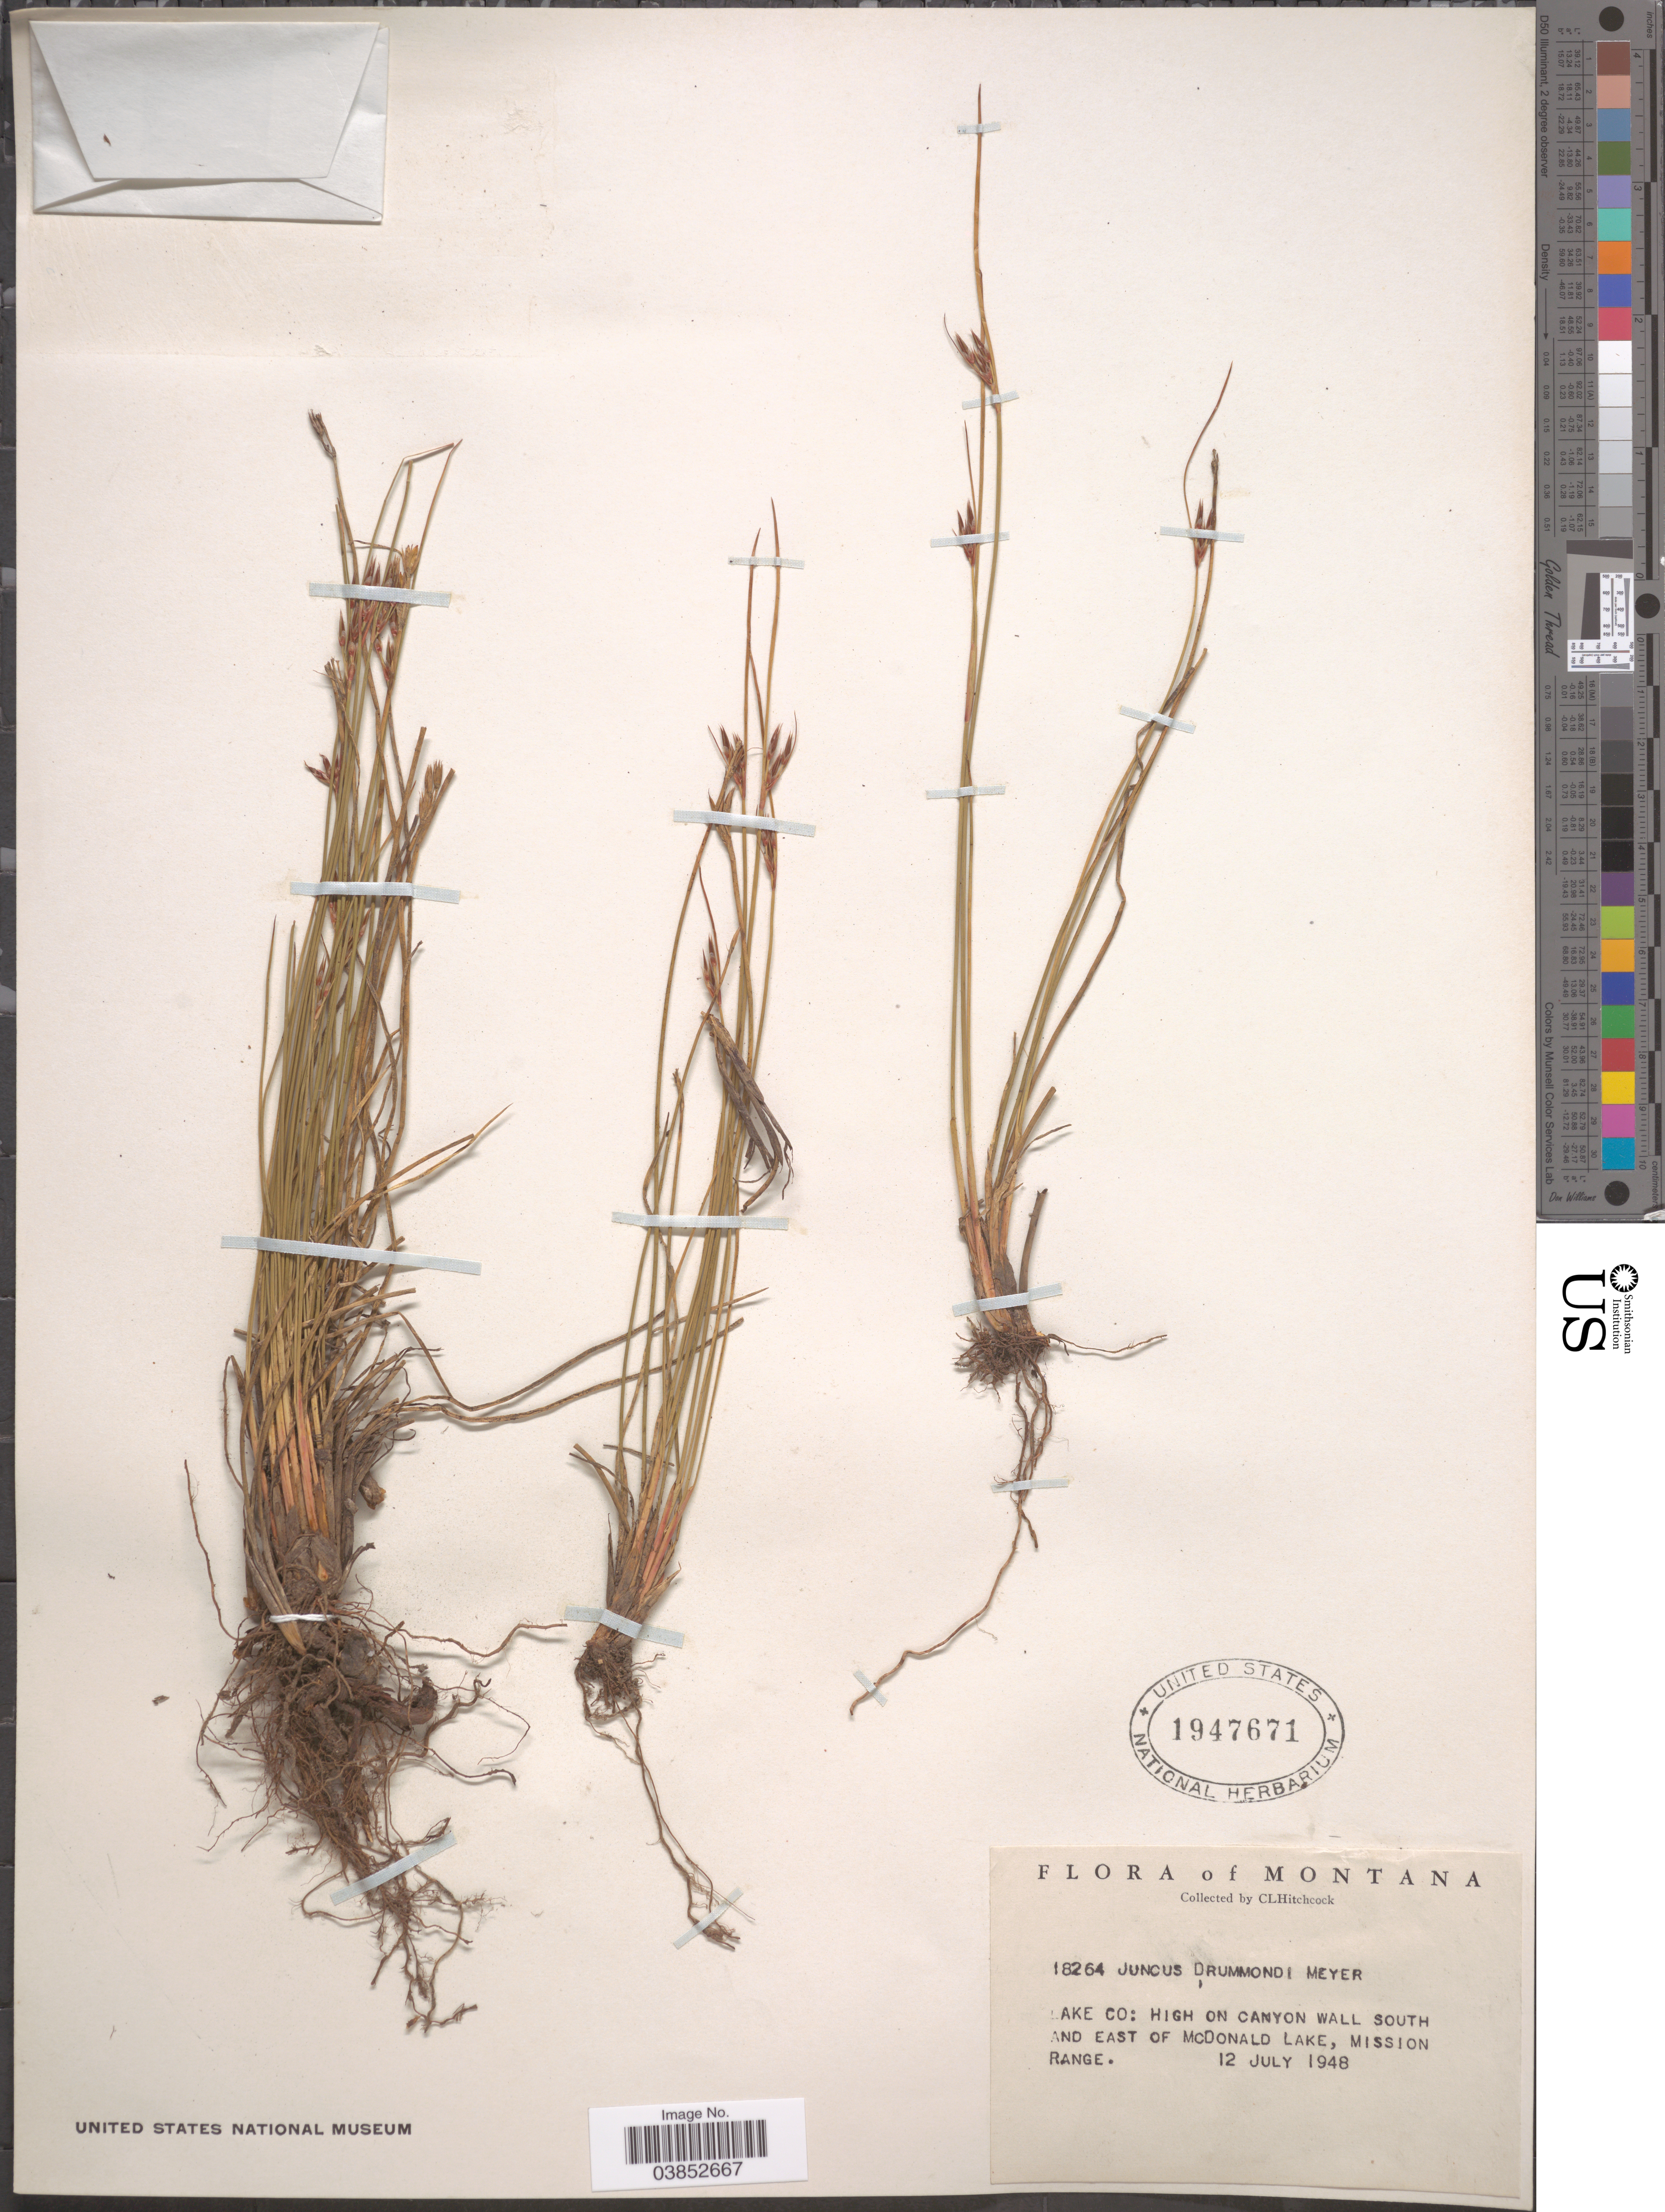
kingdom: Plantae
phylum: Tracheophyta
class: Liliopsida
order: Poales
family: Juncaceae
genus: Juncus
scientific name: Juncus drummondii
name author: E. Mey.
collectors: C. L. Hitchcock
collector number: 18264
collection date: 1948-07-12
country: United States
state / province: Montana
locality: Lake Co: High on Canyon Wall South and East of McDonald Lake, Mission Range.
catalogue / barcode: US 1947671